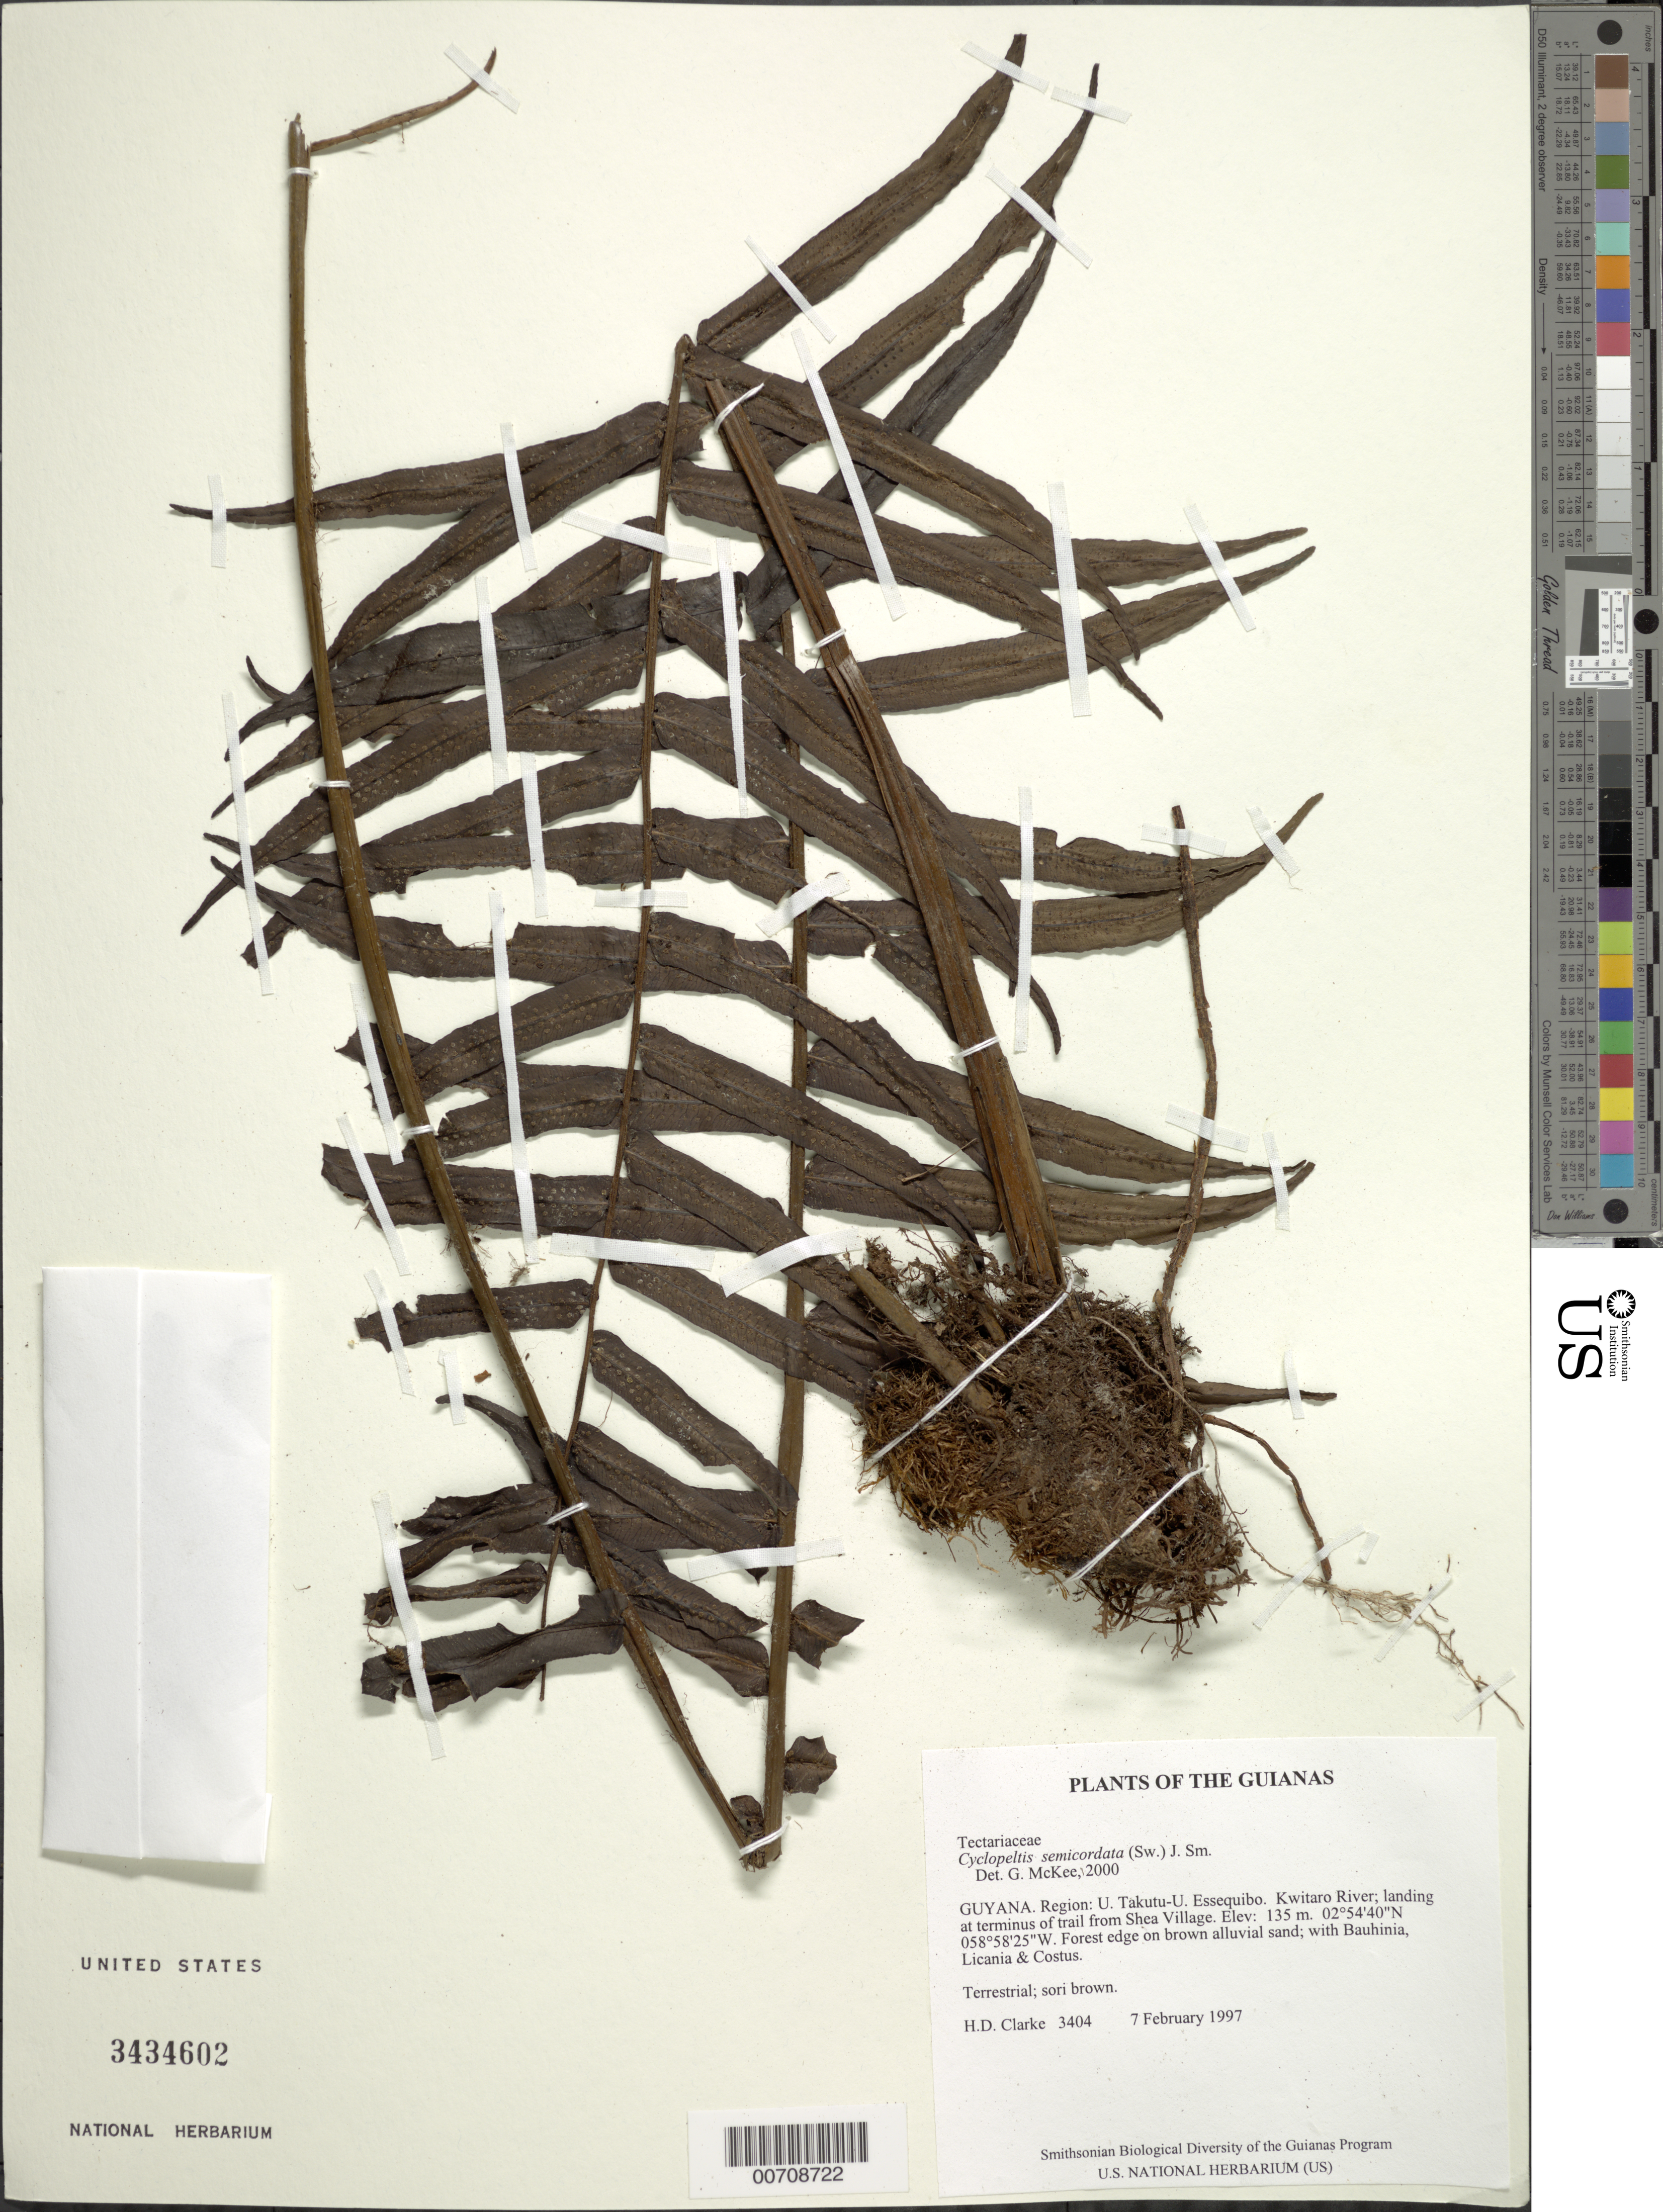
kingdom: Plantae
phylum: Tracheophyta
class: Polypodiopsida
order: Polypodiales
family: Lomariopsidaceae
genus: Cyclopeltis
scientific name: Cyclopeltis semicordata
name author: (Sw.) J. Sm.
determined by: McKee, G. S., (US), NMNH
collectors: H. D. Clarke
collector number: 3404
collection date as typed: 7 February 1997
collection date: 1997-02-07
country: Guyana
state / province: U. Takutu-U. Essequibo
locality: Kwitaro River; landing at terminus of trail from Shea Village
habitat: Forest edge on brown alluvial sand; with Bauhinia, Licania & Costus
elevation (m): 135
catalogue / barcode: US 3434602